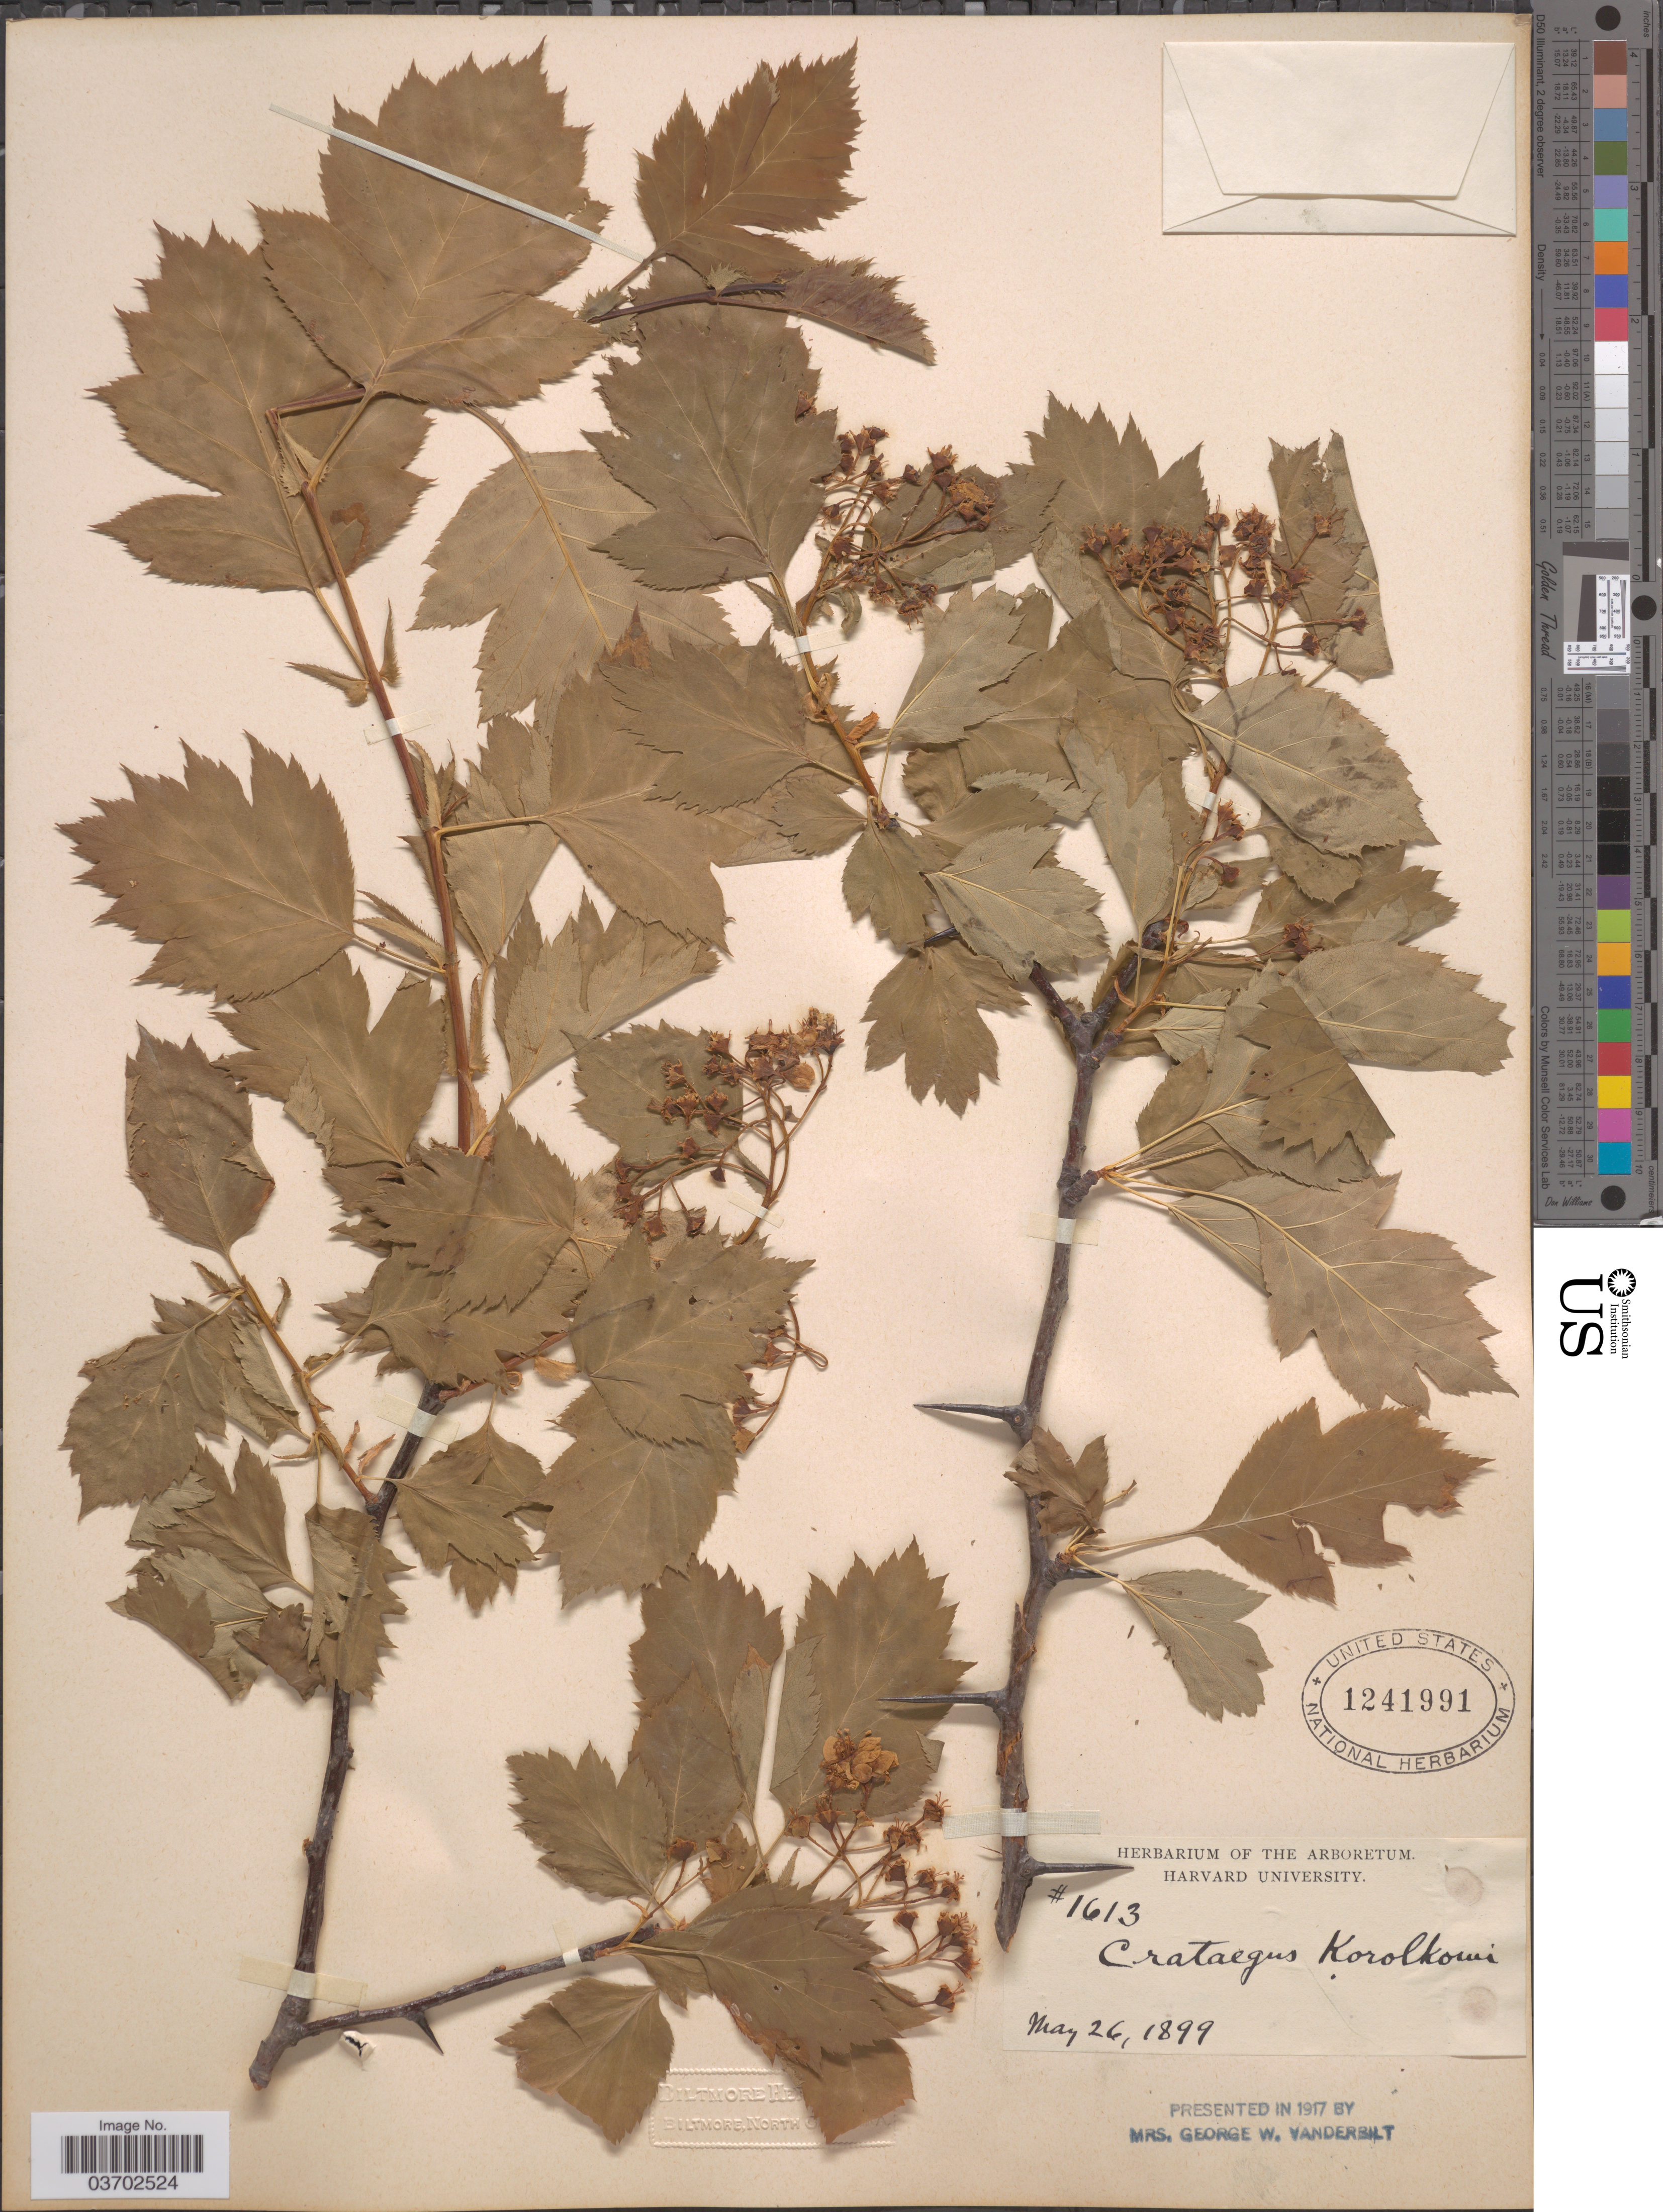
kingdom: Plantae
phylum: Tracheophyta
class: Magnoliopsida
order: Rosales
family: Rosaceae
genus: Crataegus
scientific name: Crataegus wattiana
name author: Hemsl. & Lace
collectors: Ex herb. of the Arboretum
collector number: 1613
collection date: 1899-05-26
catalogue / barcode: US 1241991